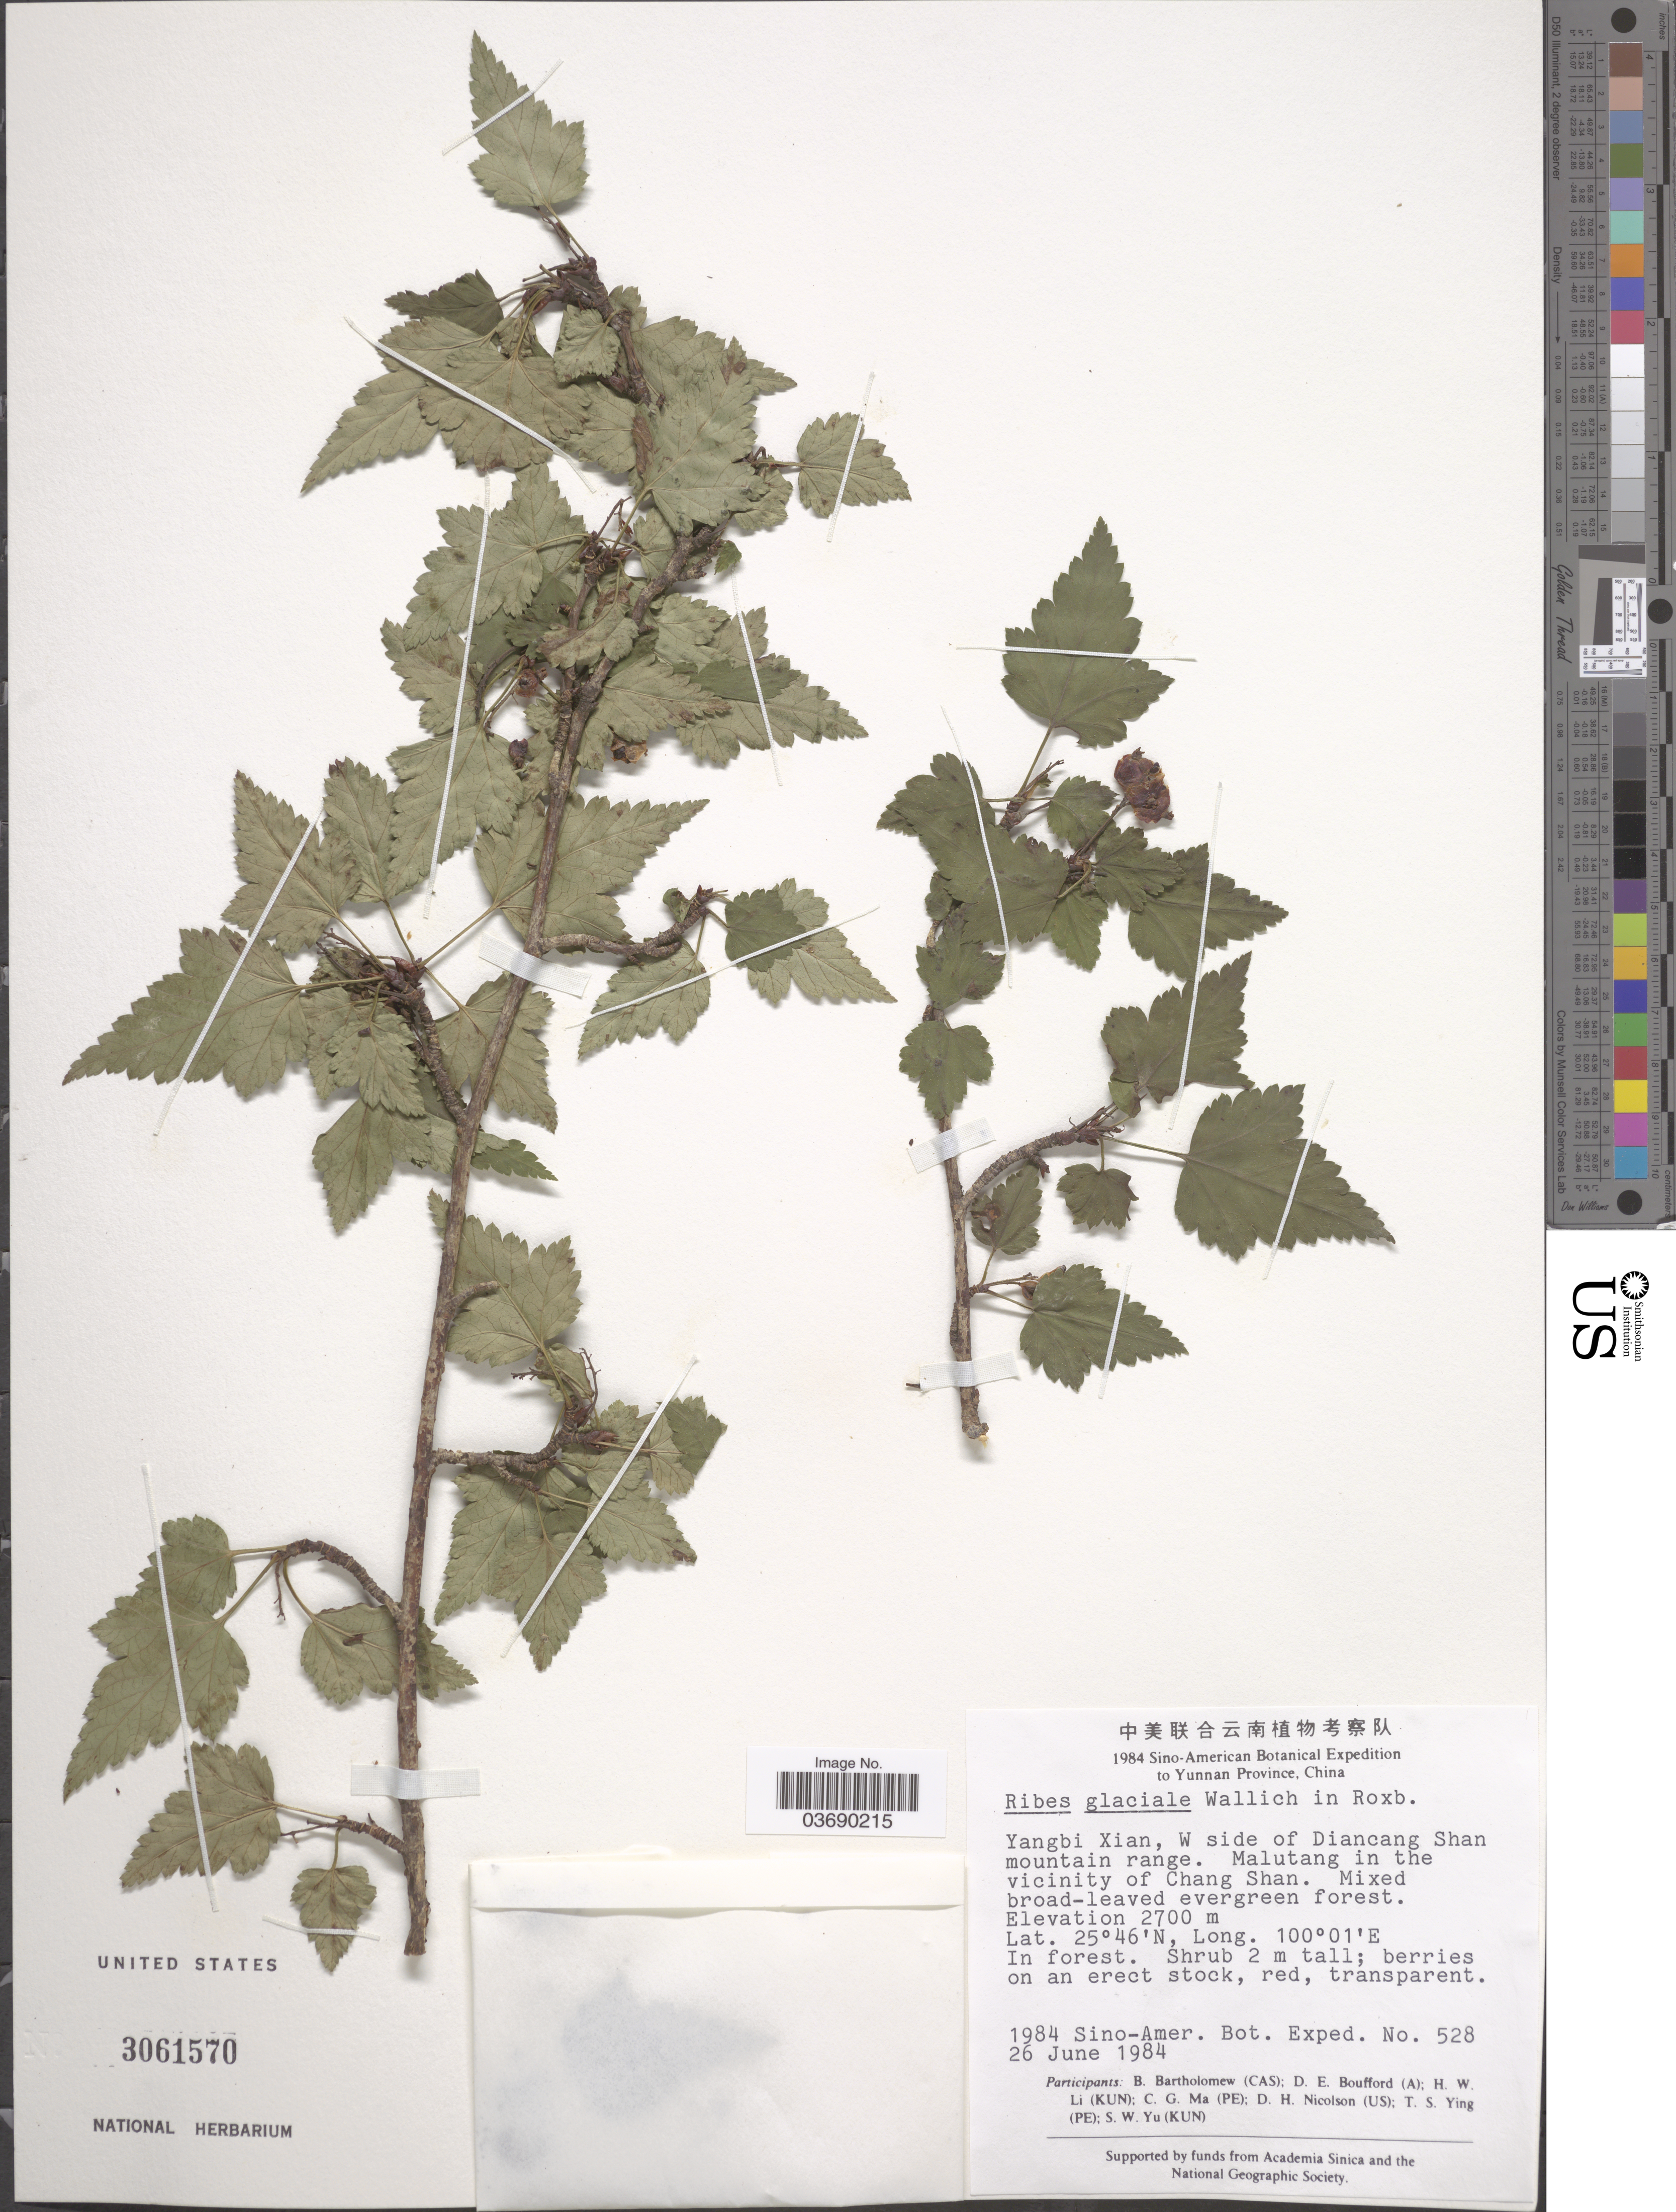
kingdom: Plantae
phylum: Tracheophyta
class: Magnoliopsida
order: Saxifragales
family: Grossulariaceae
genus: Ribes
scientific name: Ribes glaciale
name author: Wall.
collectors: Sino-Amer. Bot. Exped. 1984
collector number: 528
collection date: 1984-06-26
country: China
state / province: Yunnan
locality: Yangbi Xian, W side of Diancang Shan mountain range. Malutang in the vicinity of Chang Shan.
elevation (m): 2700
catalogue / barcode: US 3061570